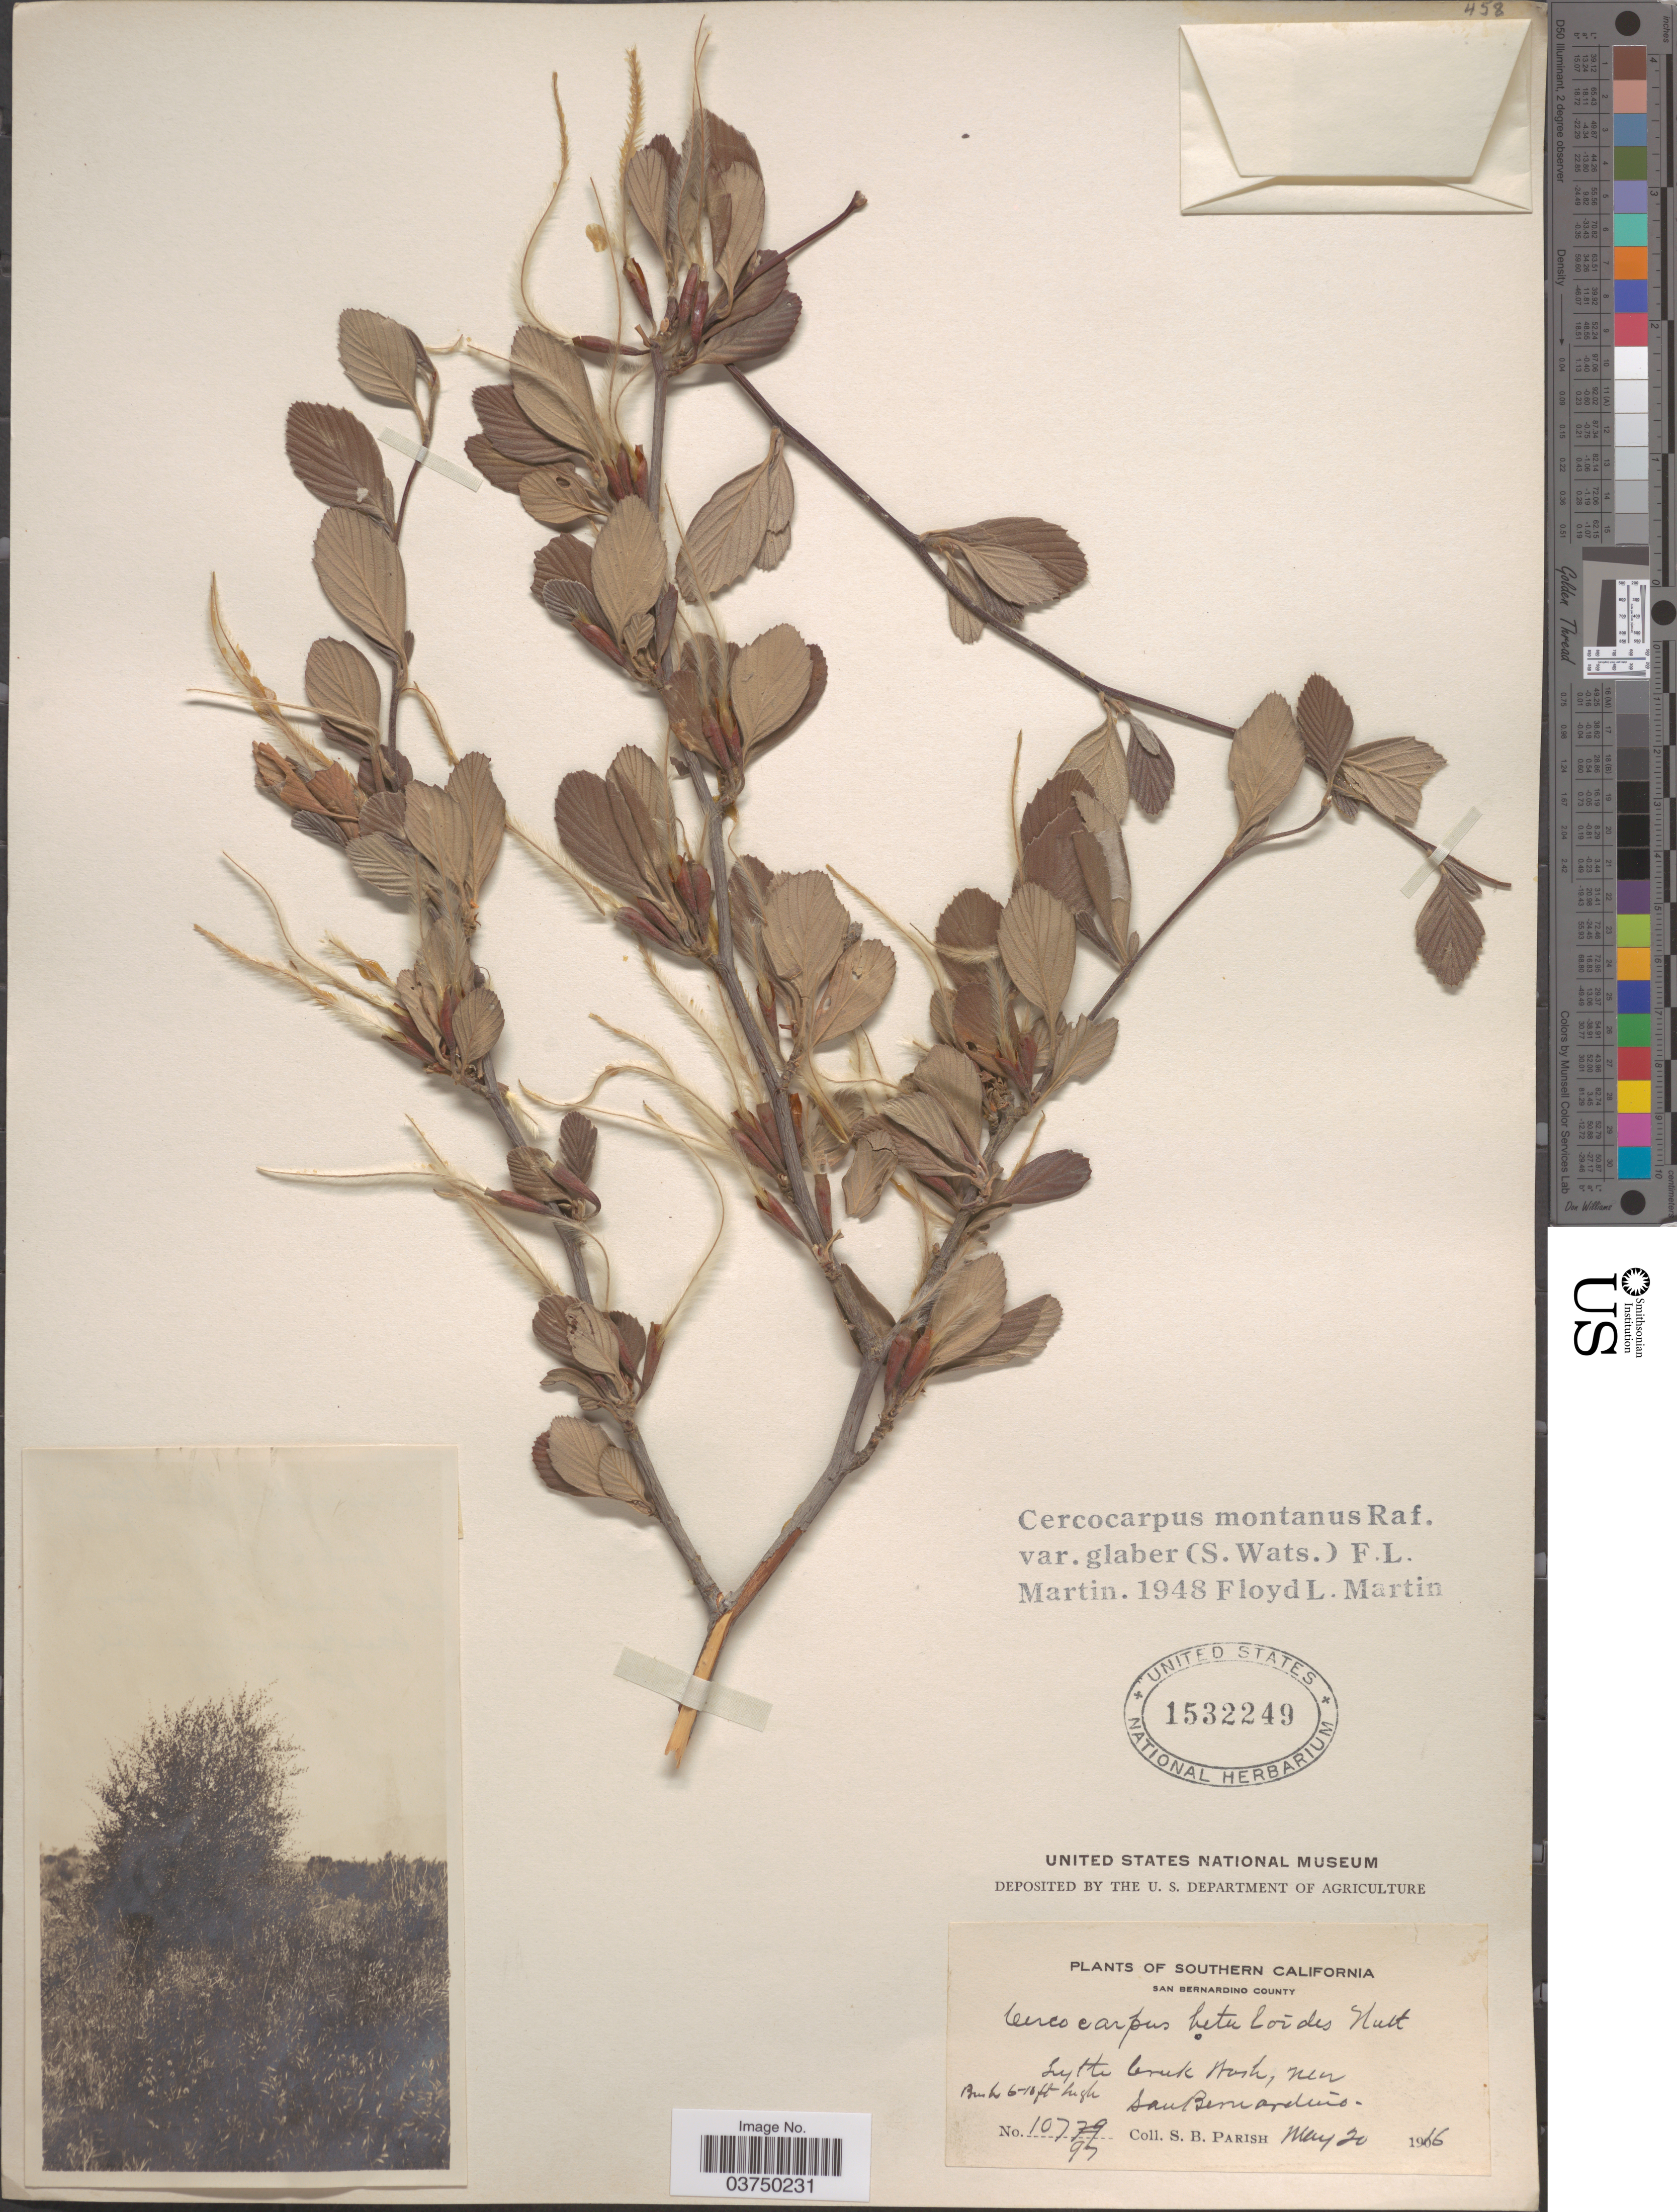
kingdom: Plantae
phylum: Tracheophyta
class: Magnoliopsida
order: Rosales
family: Rosaceae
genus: Cercocarpus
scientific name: Cercocarpus montanus var. glaber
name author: (S. Watson) F.L. Martin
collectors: S. B. Parish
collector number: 10797*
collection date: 1916-05-20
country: United States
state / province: California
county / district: San Bernardino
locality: Southern California. San Bernardino County. Lytle Creek Wash, near San Bernardino.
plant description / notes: No precise locality correction needed. Filled county field.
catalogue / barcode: US 1532249